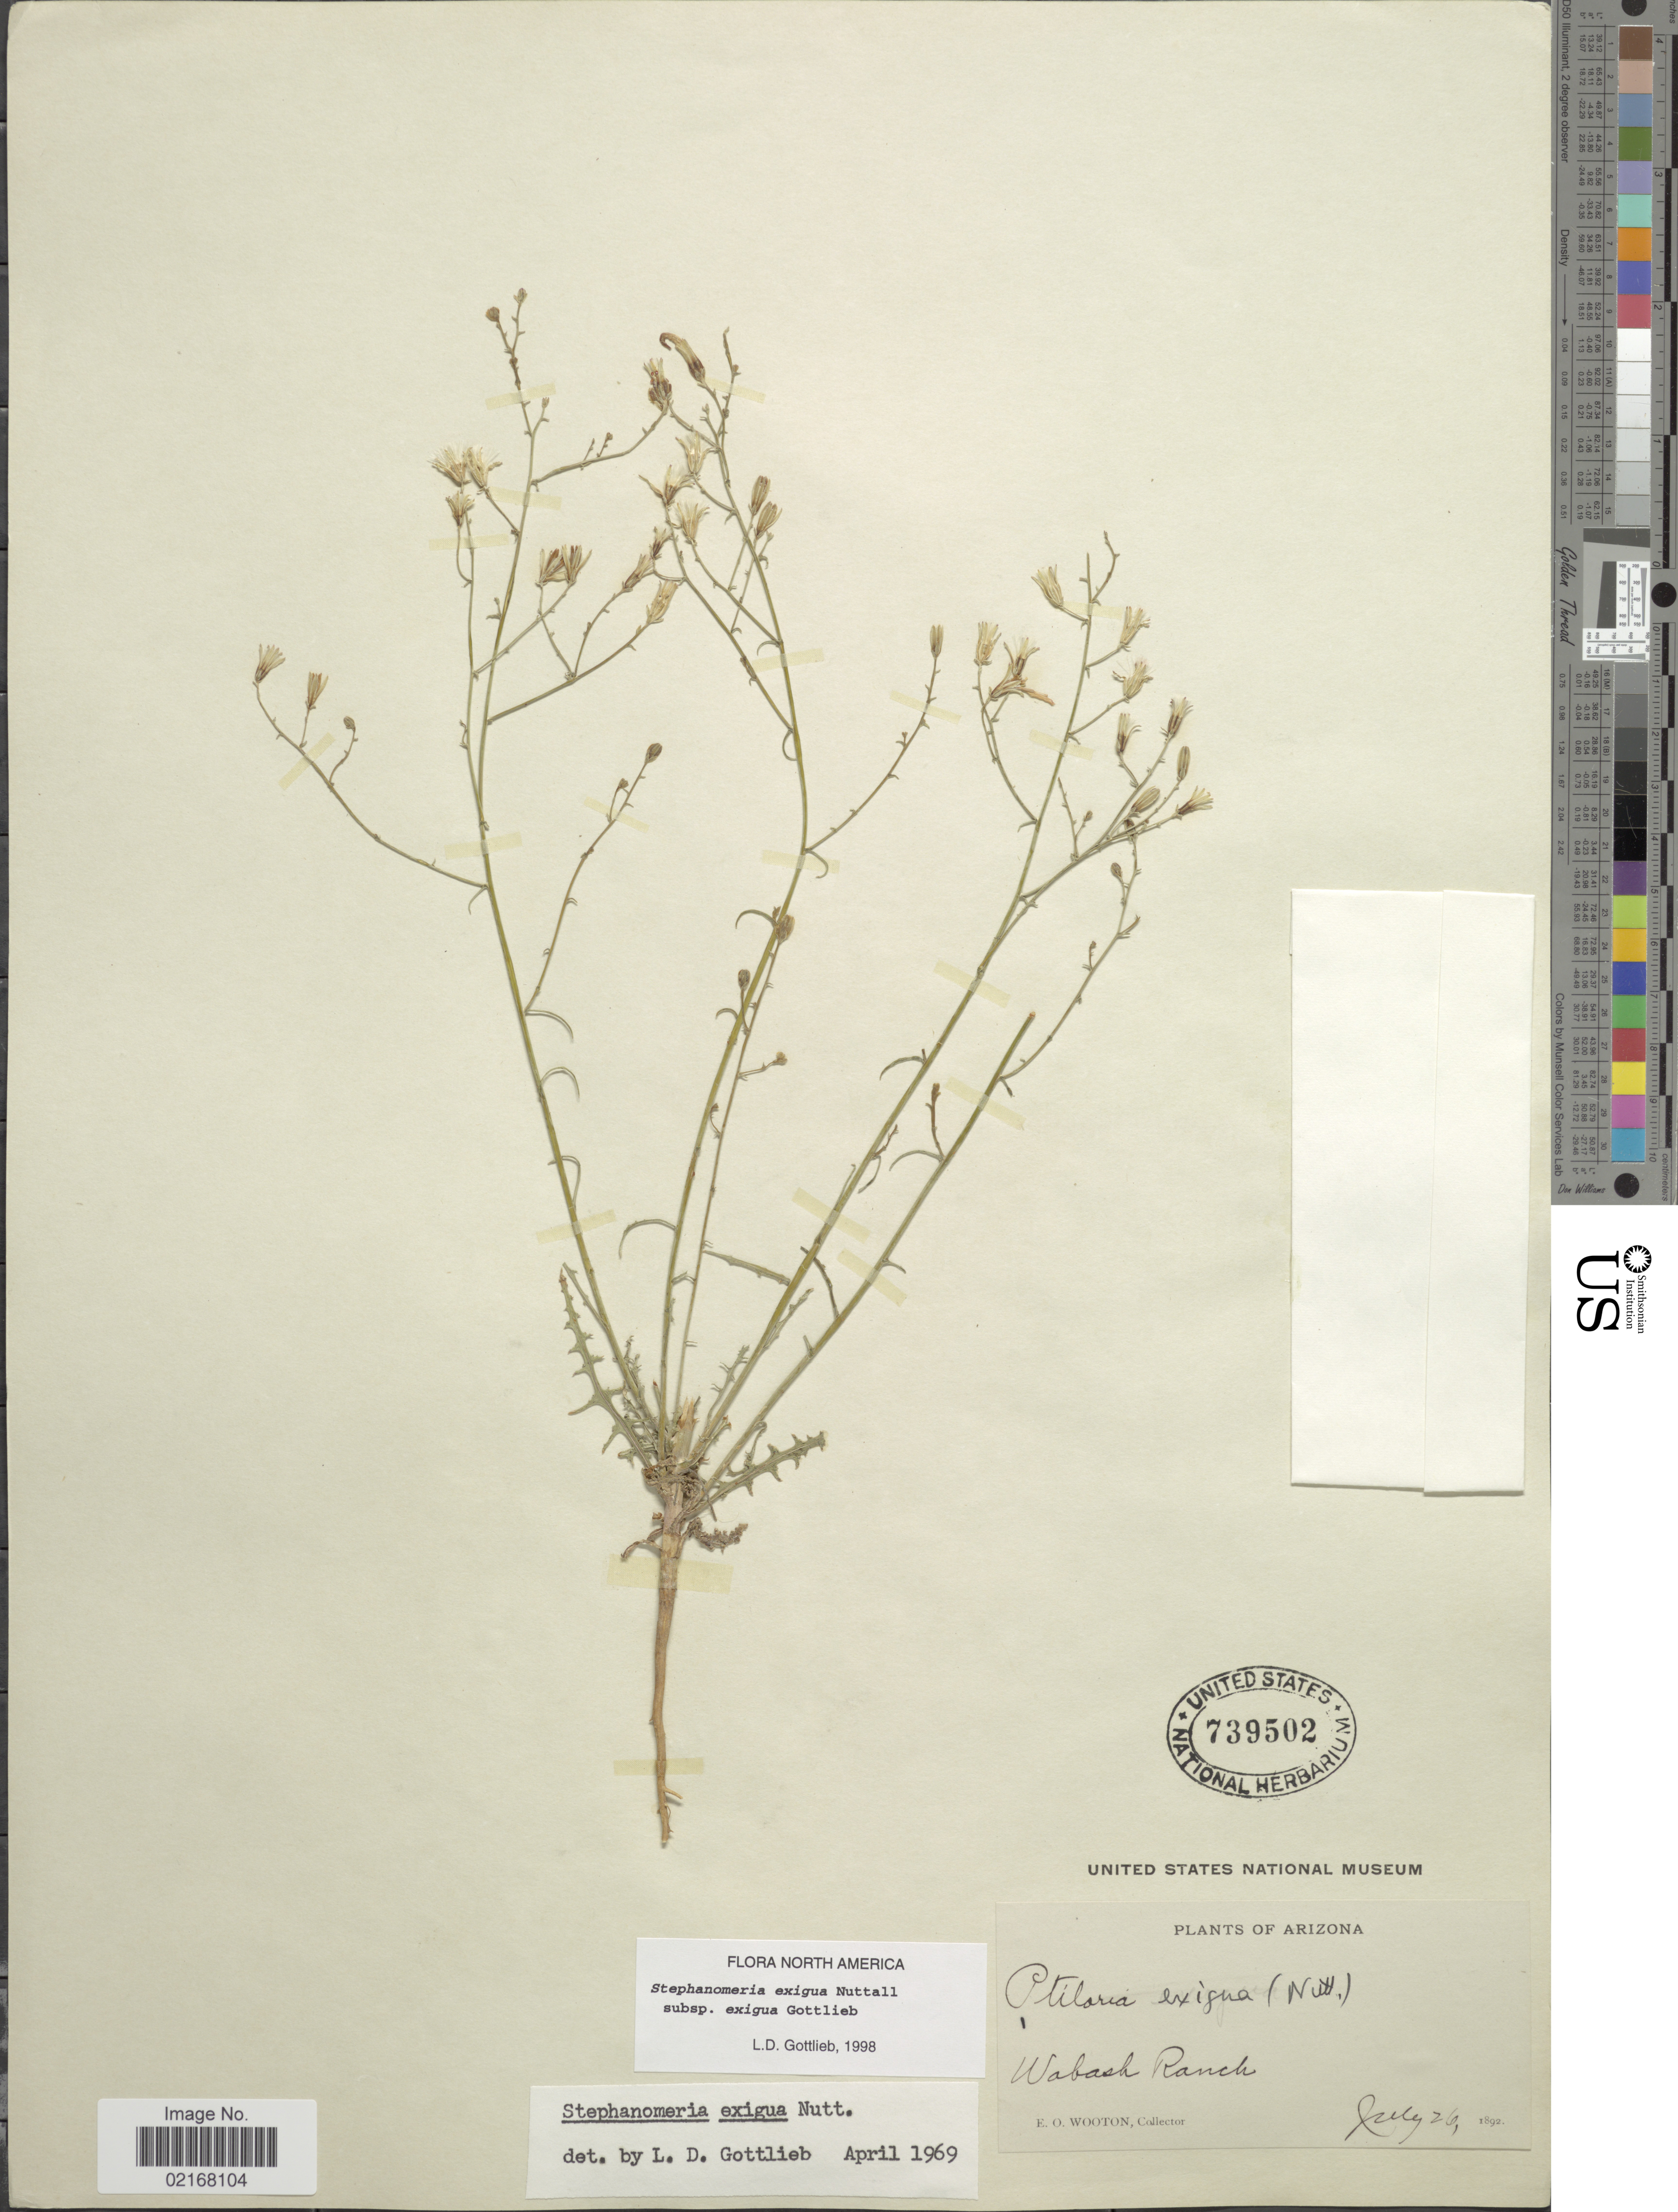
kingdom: Plantae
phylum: Tracheophyta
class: Magnoliopsida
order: Asterales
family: Asteraceae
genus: Stephanomeria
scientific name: Stephanomeria exigua subsp. exigua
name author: Nutt.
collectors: E. O. Wooton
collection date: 1892-07-26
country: United States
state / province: Arizona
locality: Wabash Ranch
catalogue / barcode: US 739502